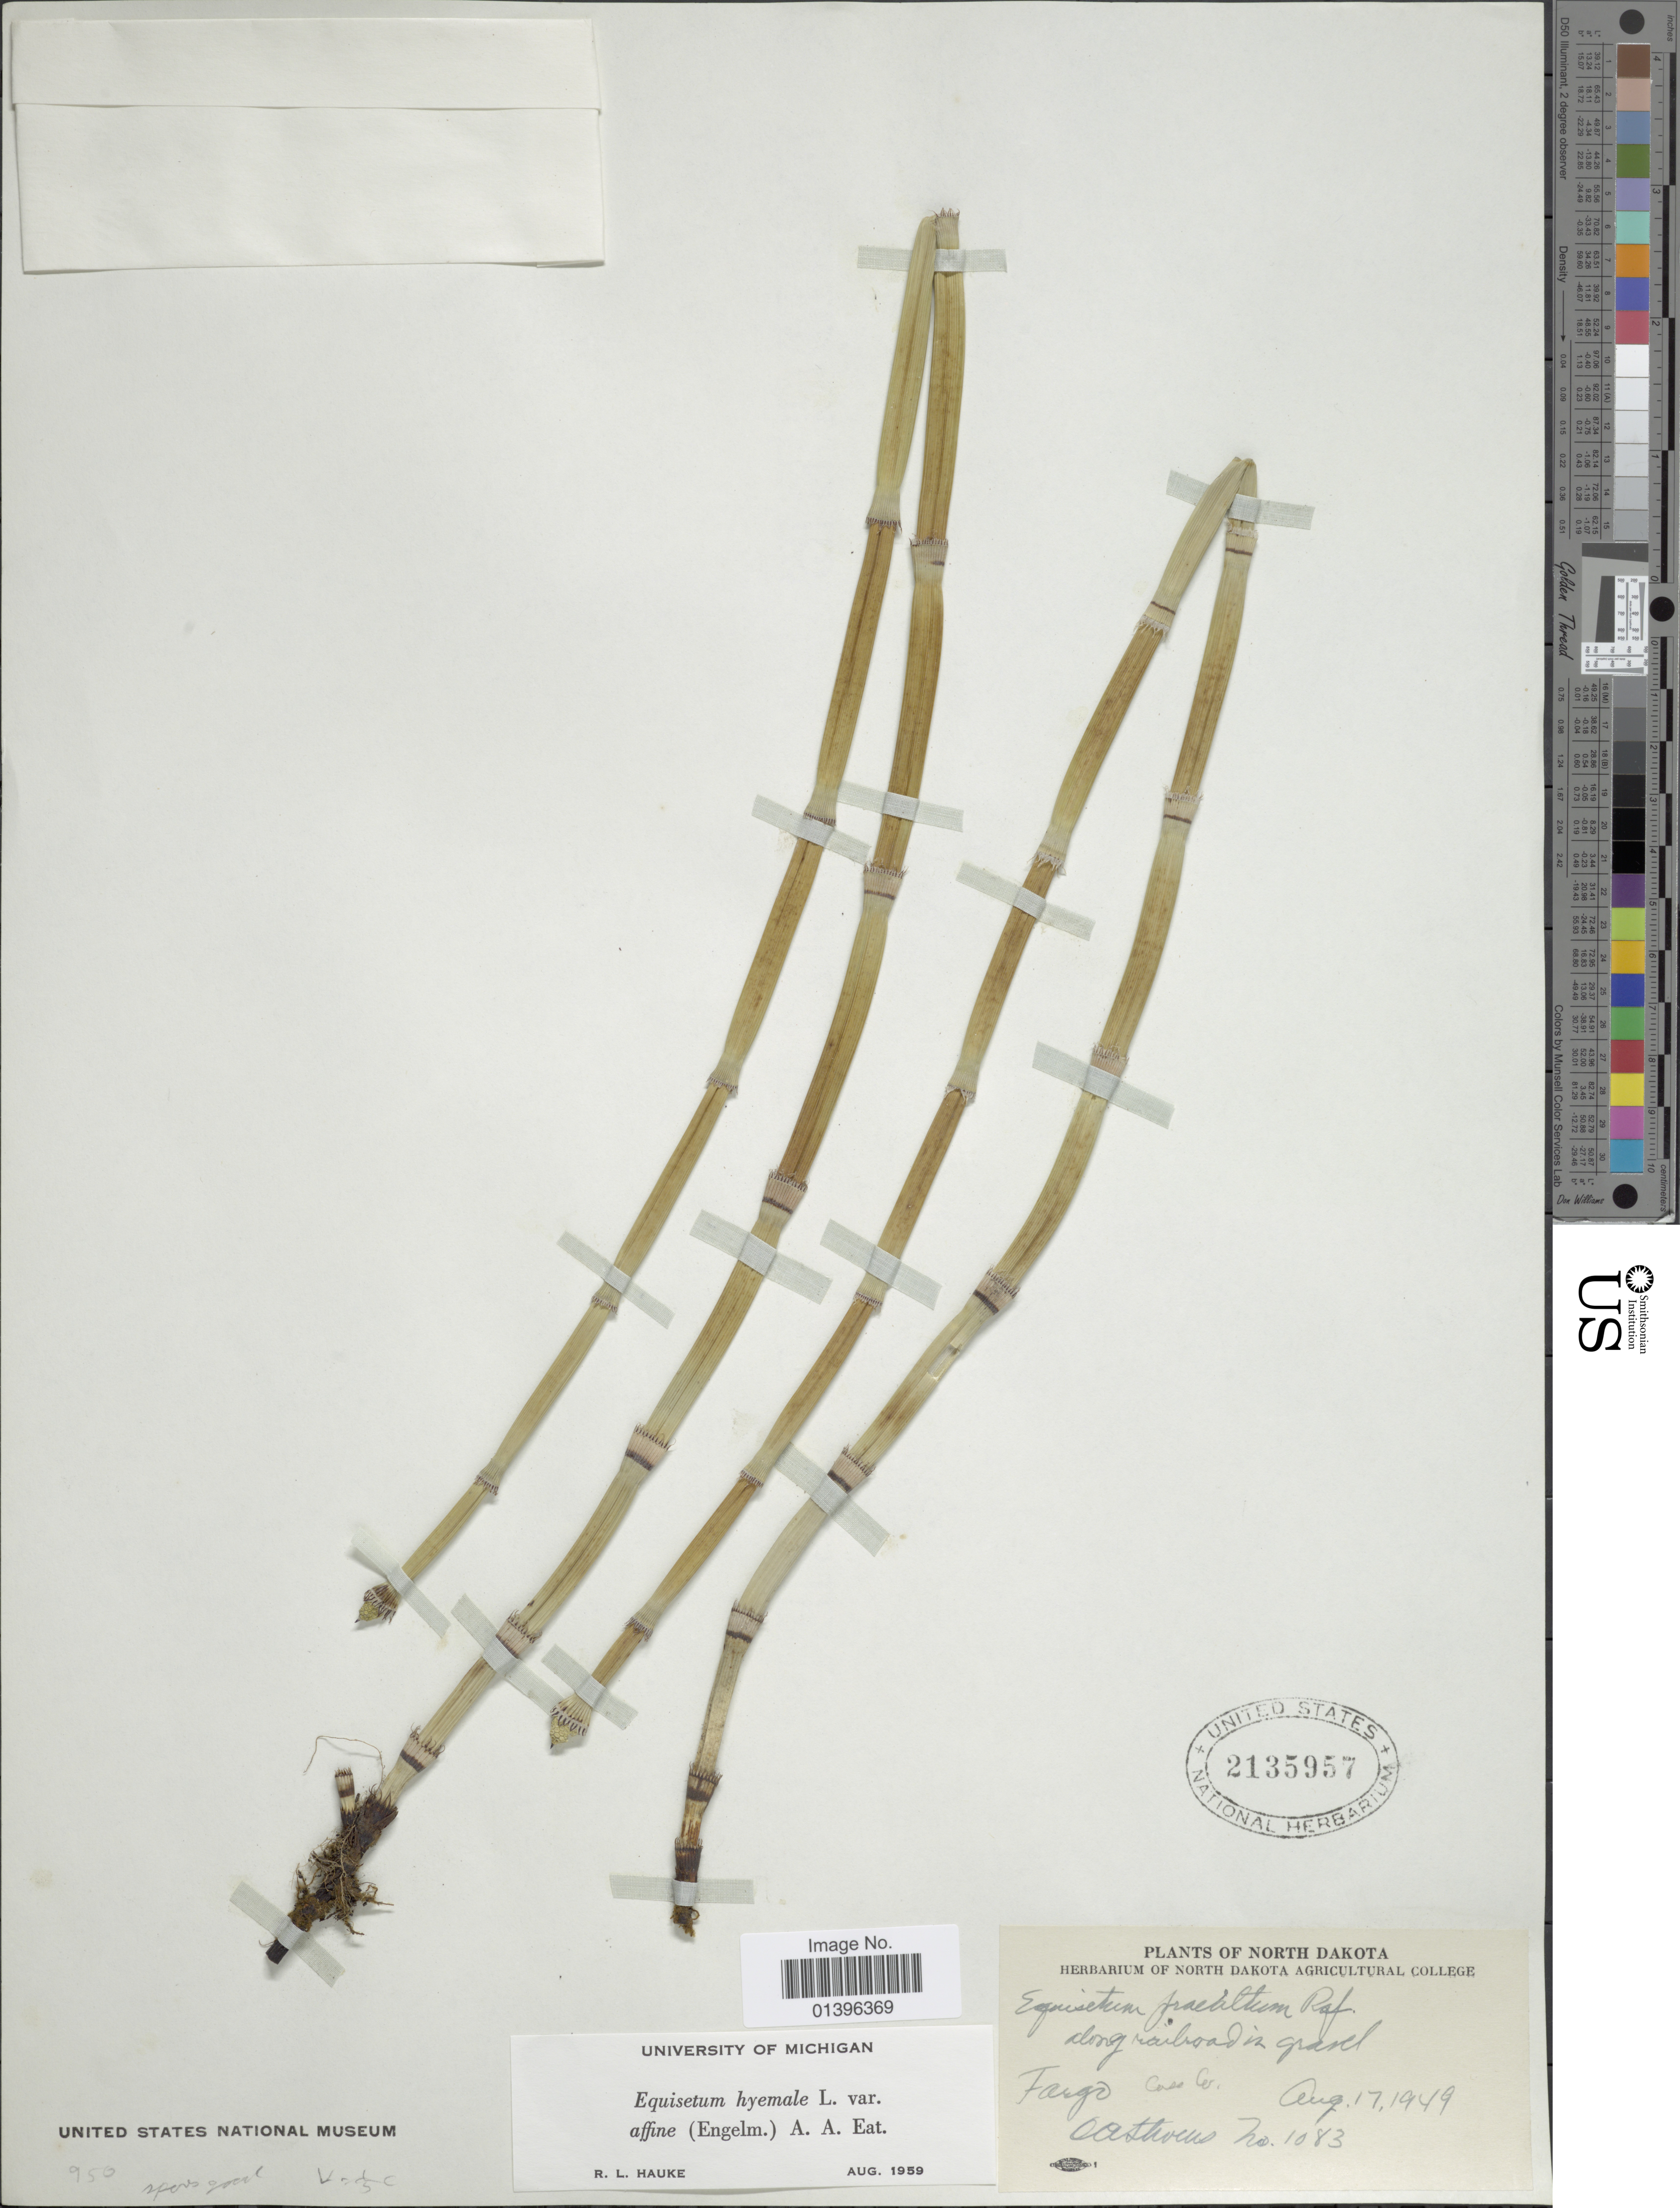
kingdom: Plantae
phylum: Tracheophyta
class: Polypodiopsida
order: Equisetales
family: Equisetaceae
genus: Equisetum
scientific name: Equisetum hyemale var. affine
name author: (Engelm.) A.A. Eaton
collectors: O. A. Stevens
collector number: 1083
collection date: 1949-08-17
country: United States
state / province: North Dakota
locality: Fargo, Cass Co.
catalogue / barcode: US 2135957